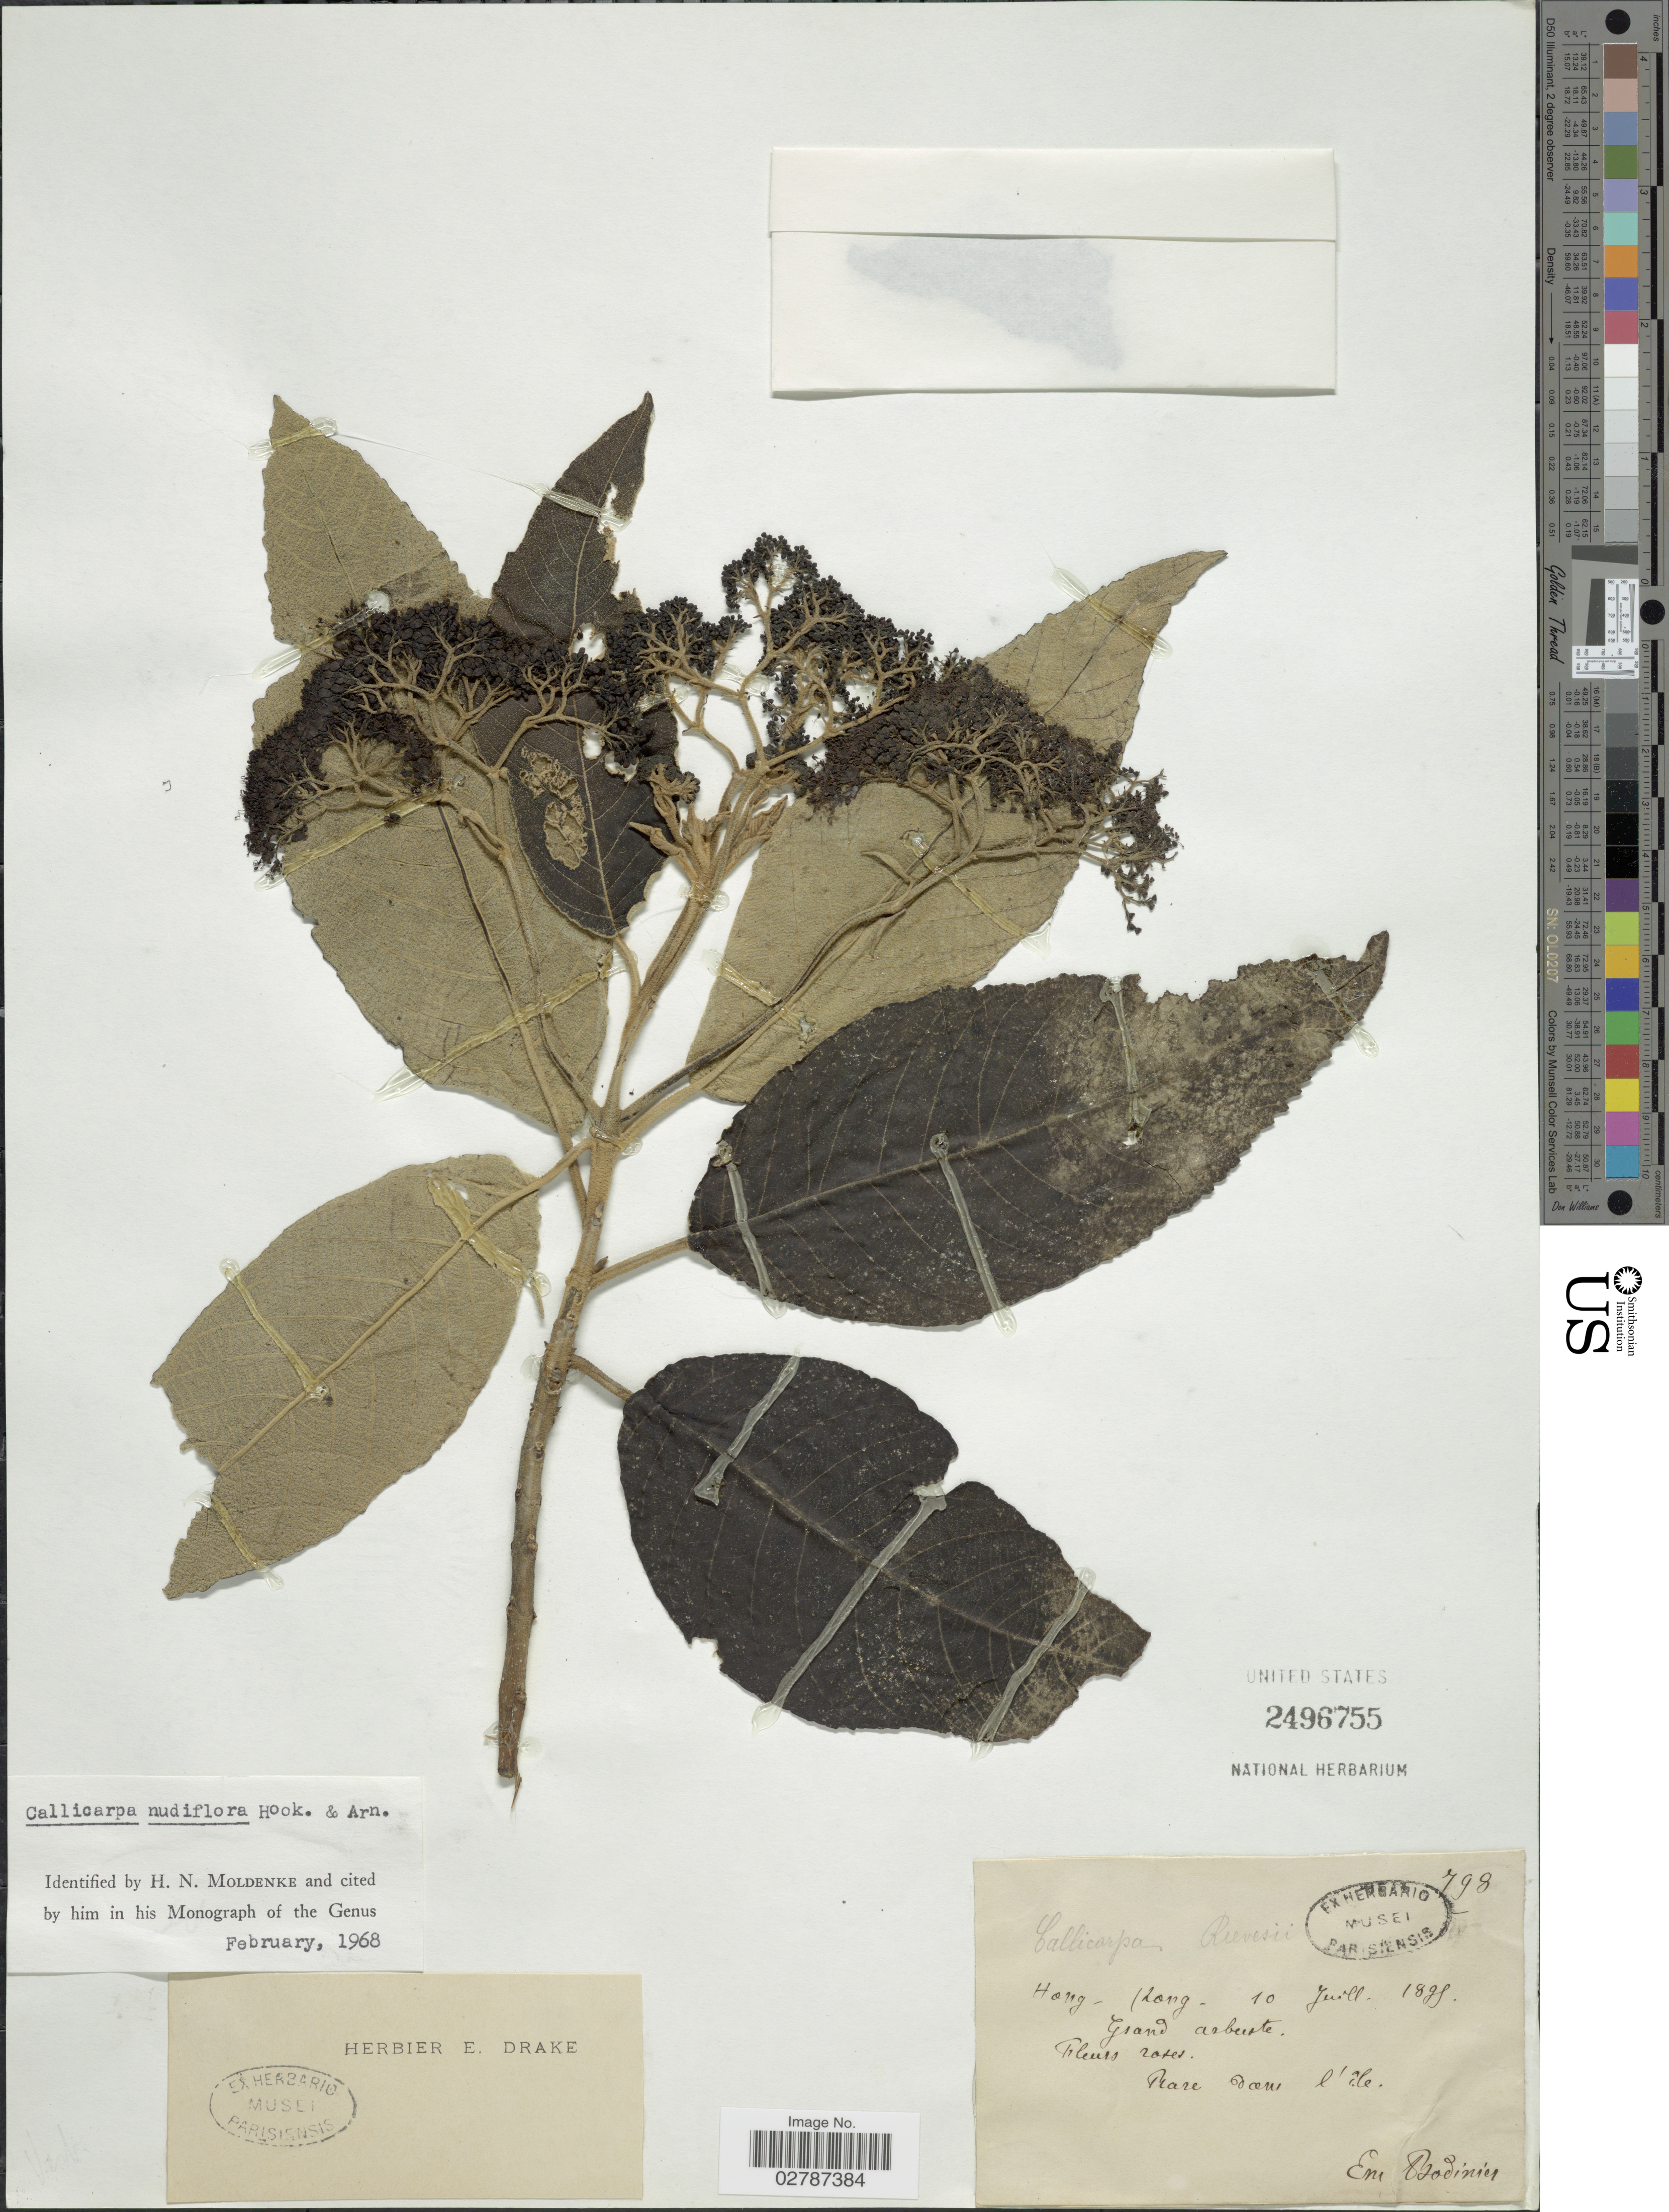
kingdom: Plantae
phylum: Tracheophyta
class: Magnoliopsida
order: Lamiales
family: Lamiaceae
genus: Callicarpa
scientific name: Callicarpa nudiflora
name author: Hook. & Arn.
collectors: E. Bodinier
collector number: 789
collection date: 1895-07-10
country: China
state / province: Hong Kong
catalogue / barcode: US 2496755